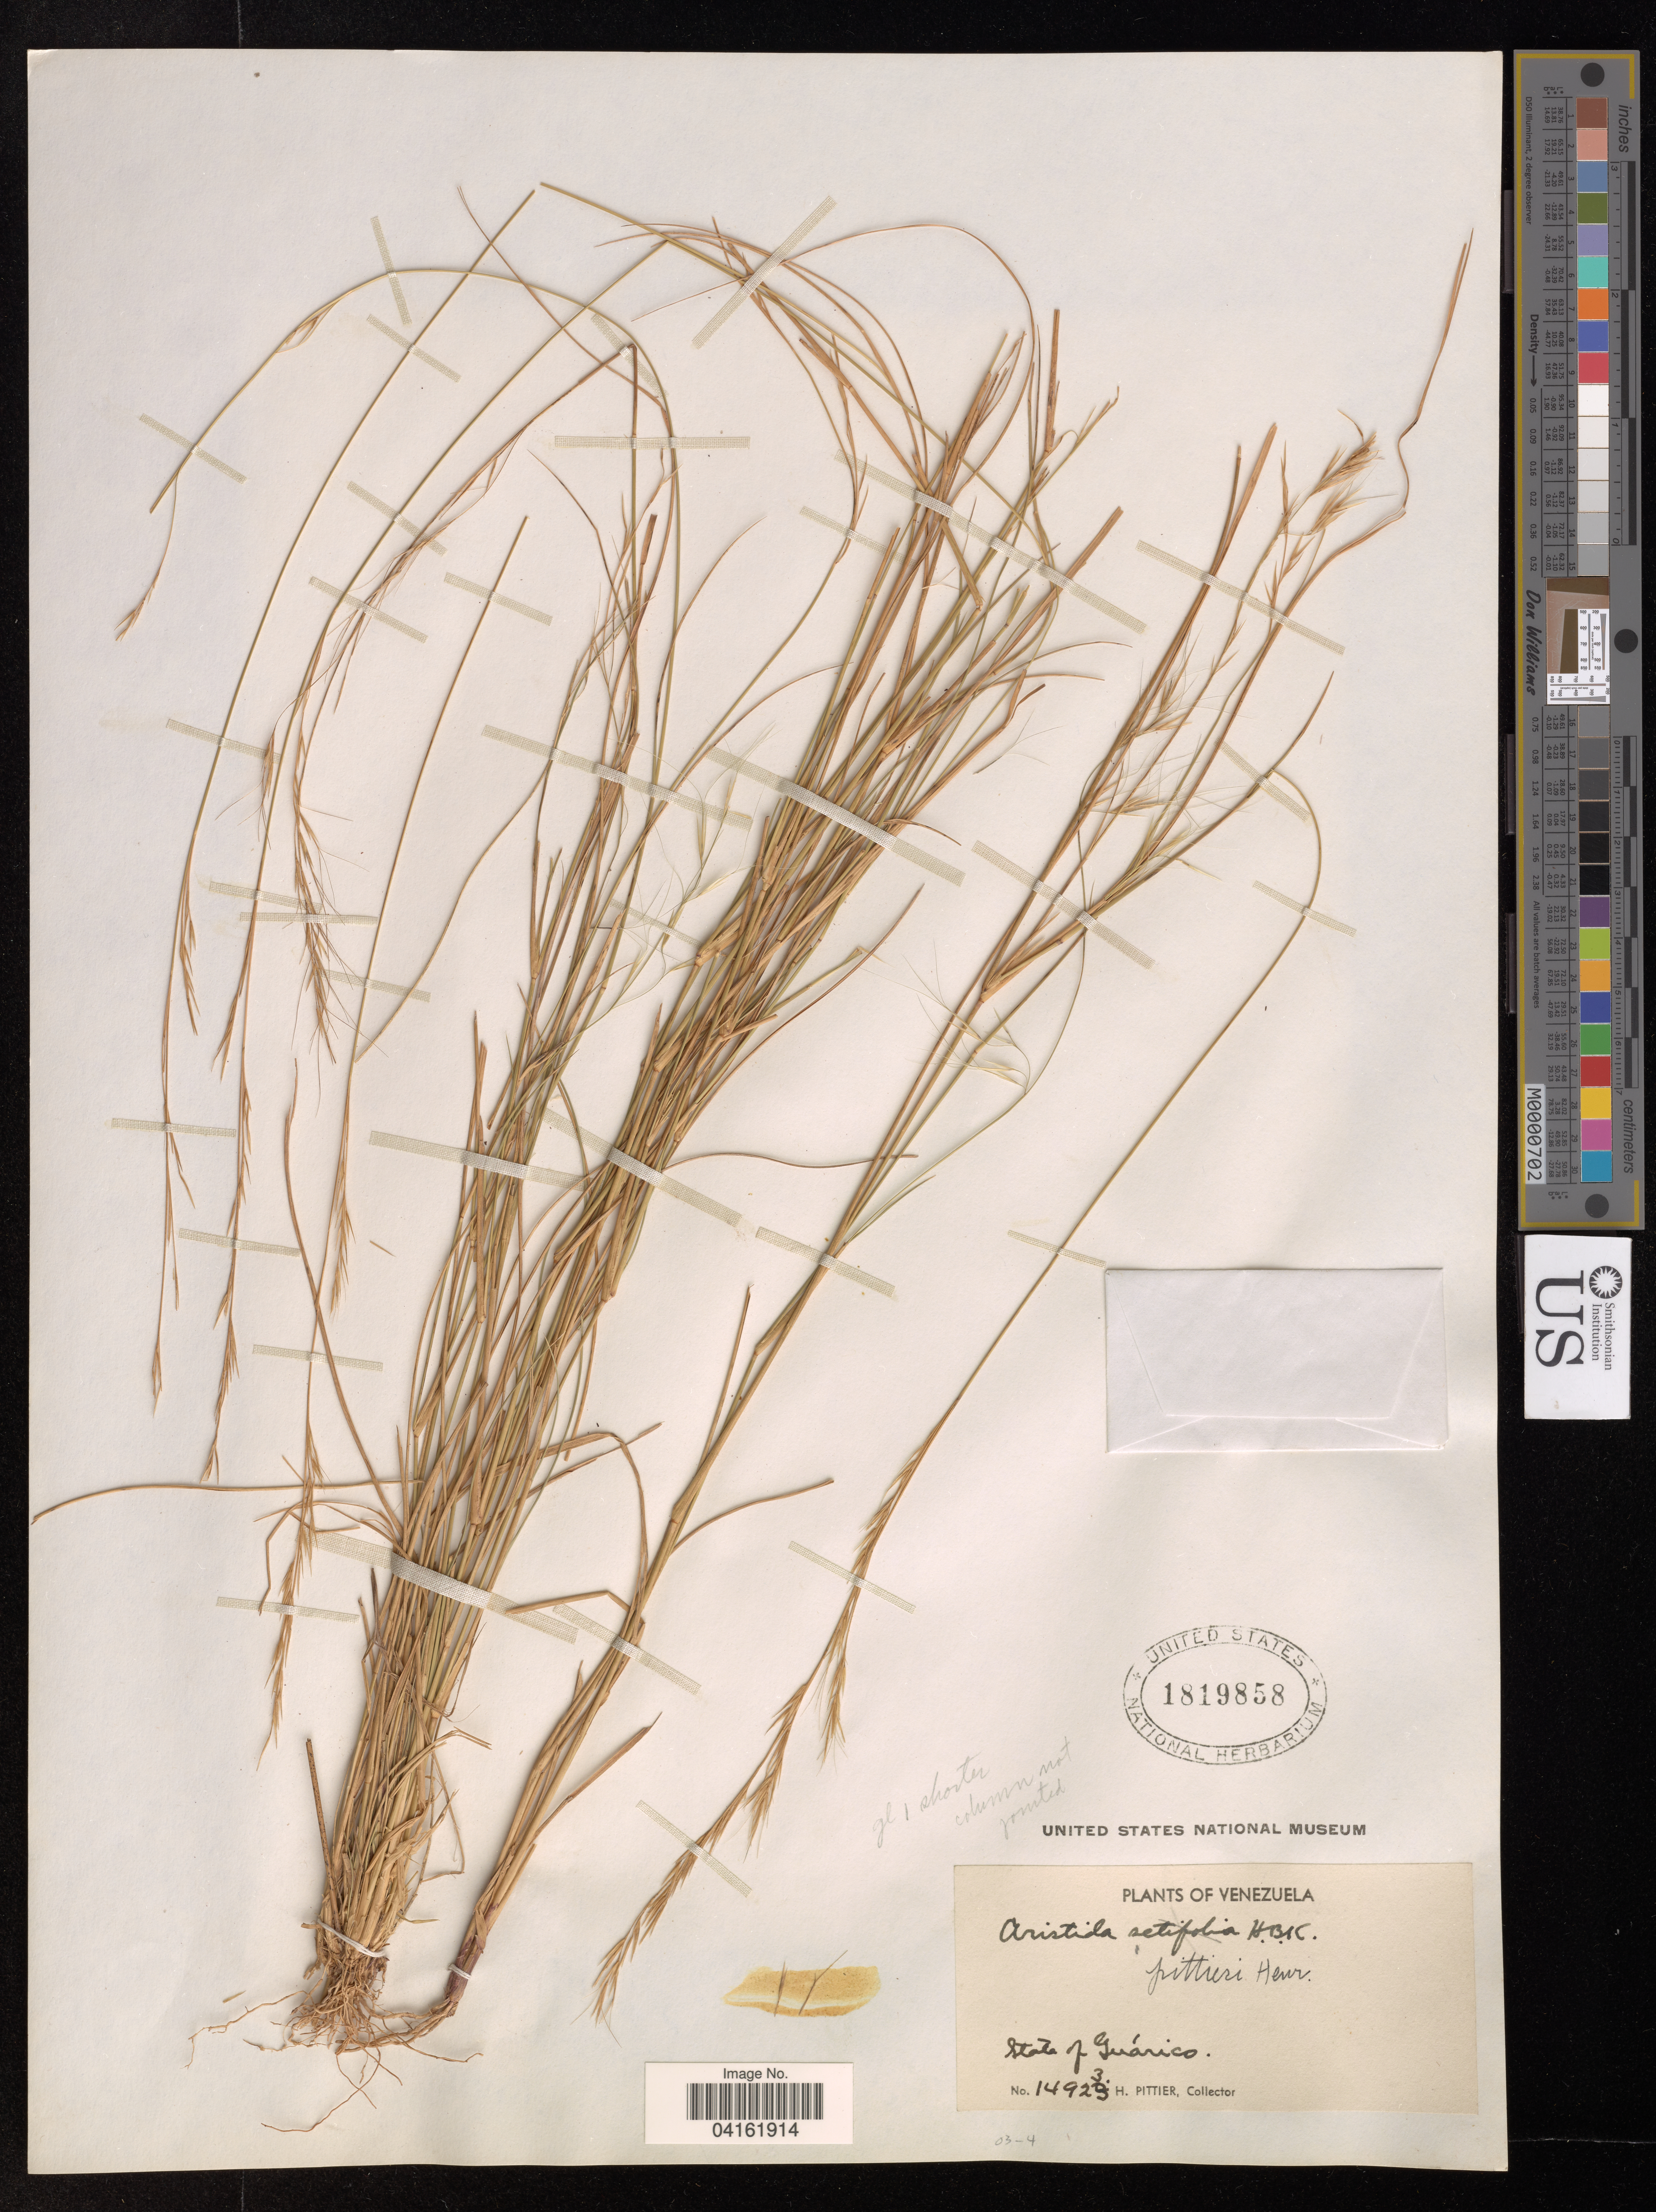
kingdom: Plantae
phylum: Tracheophyta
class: Liliopsida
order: Poales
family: Poaceae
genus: Aristida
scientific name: Aristida pittieri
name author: Henr.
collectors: H. F. Pittier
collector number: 14923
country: Venezuela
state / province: Guarico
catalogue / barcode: US 1819858